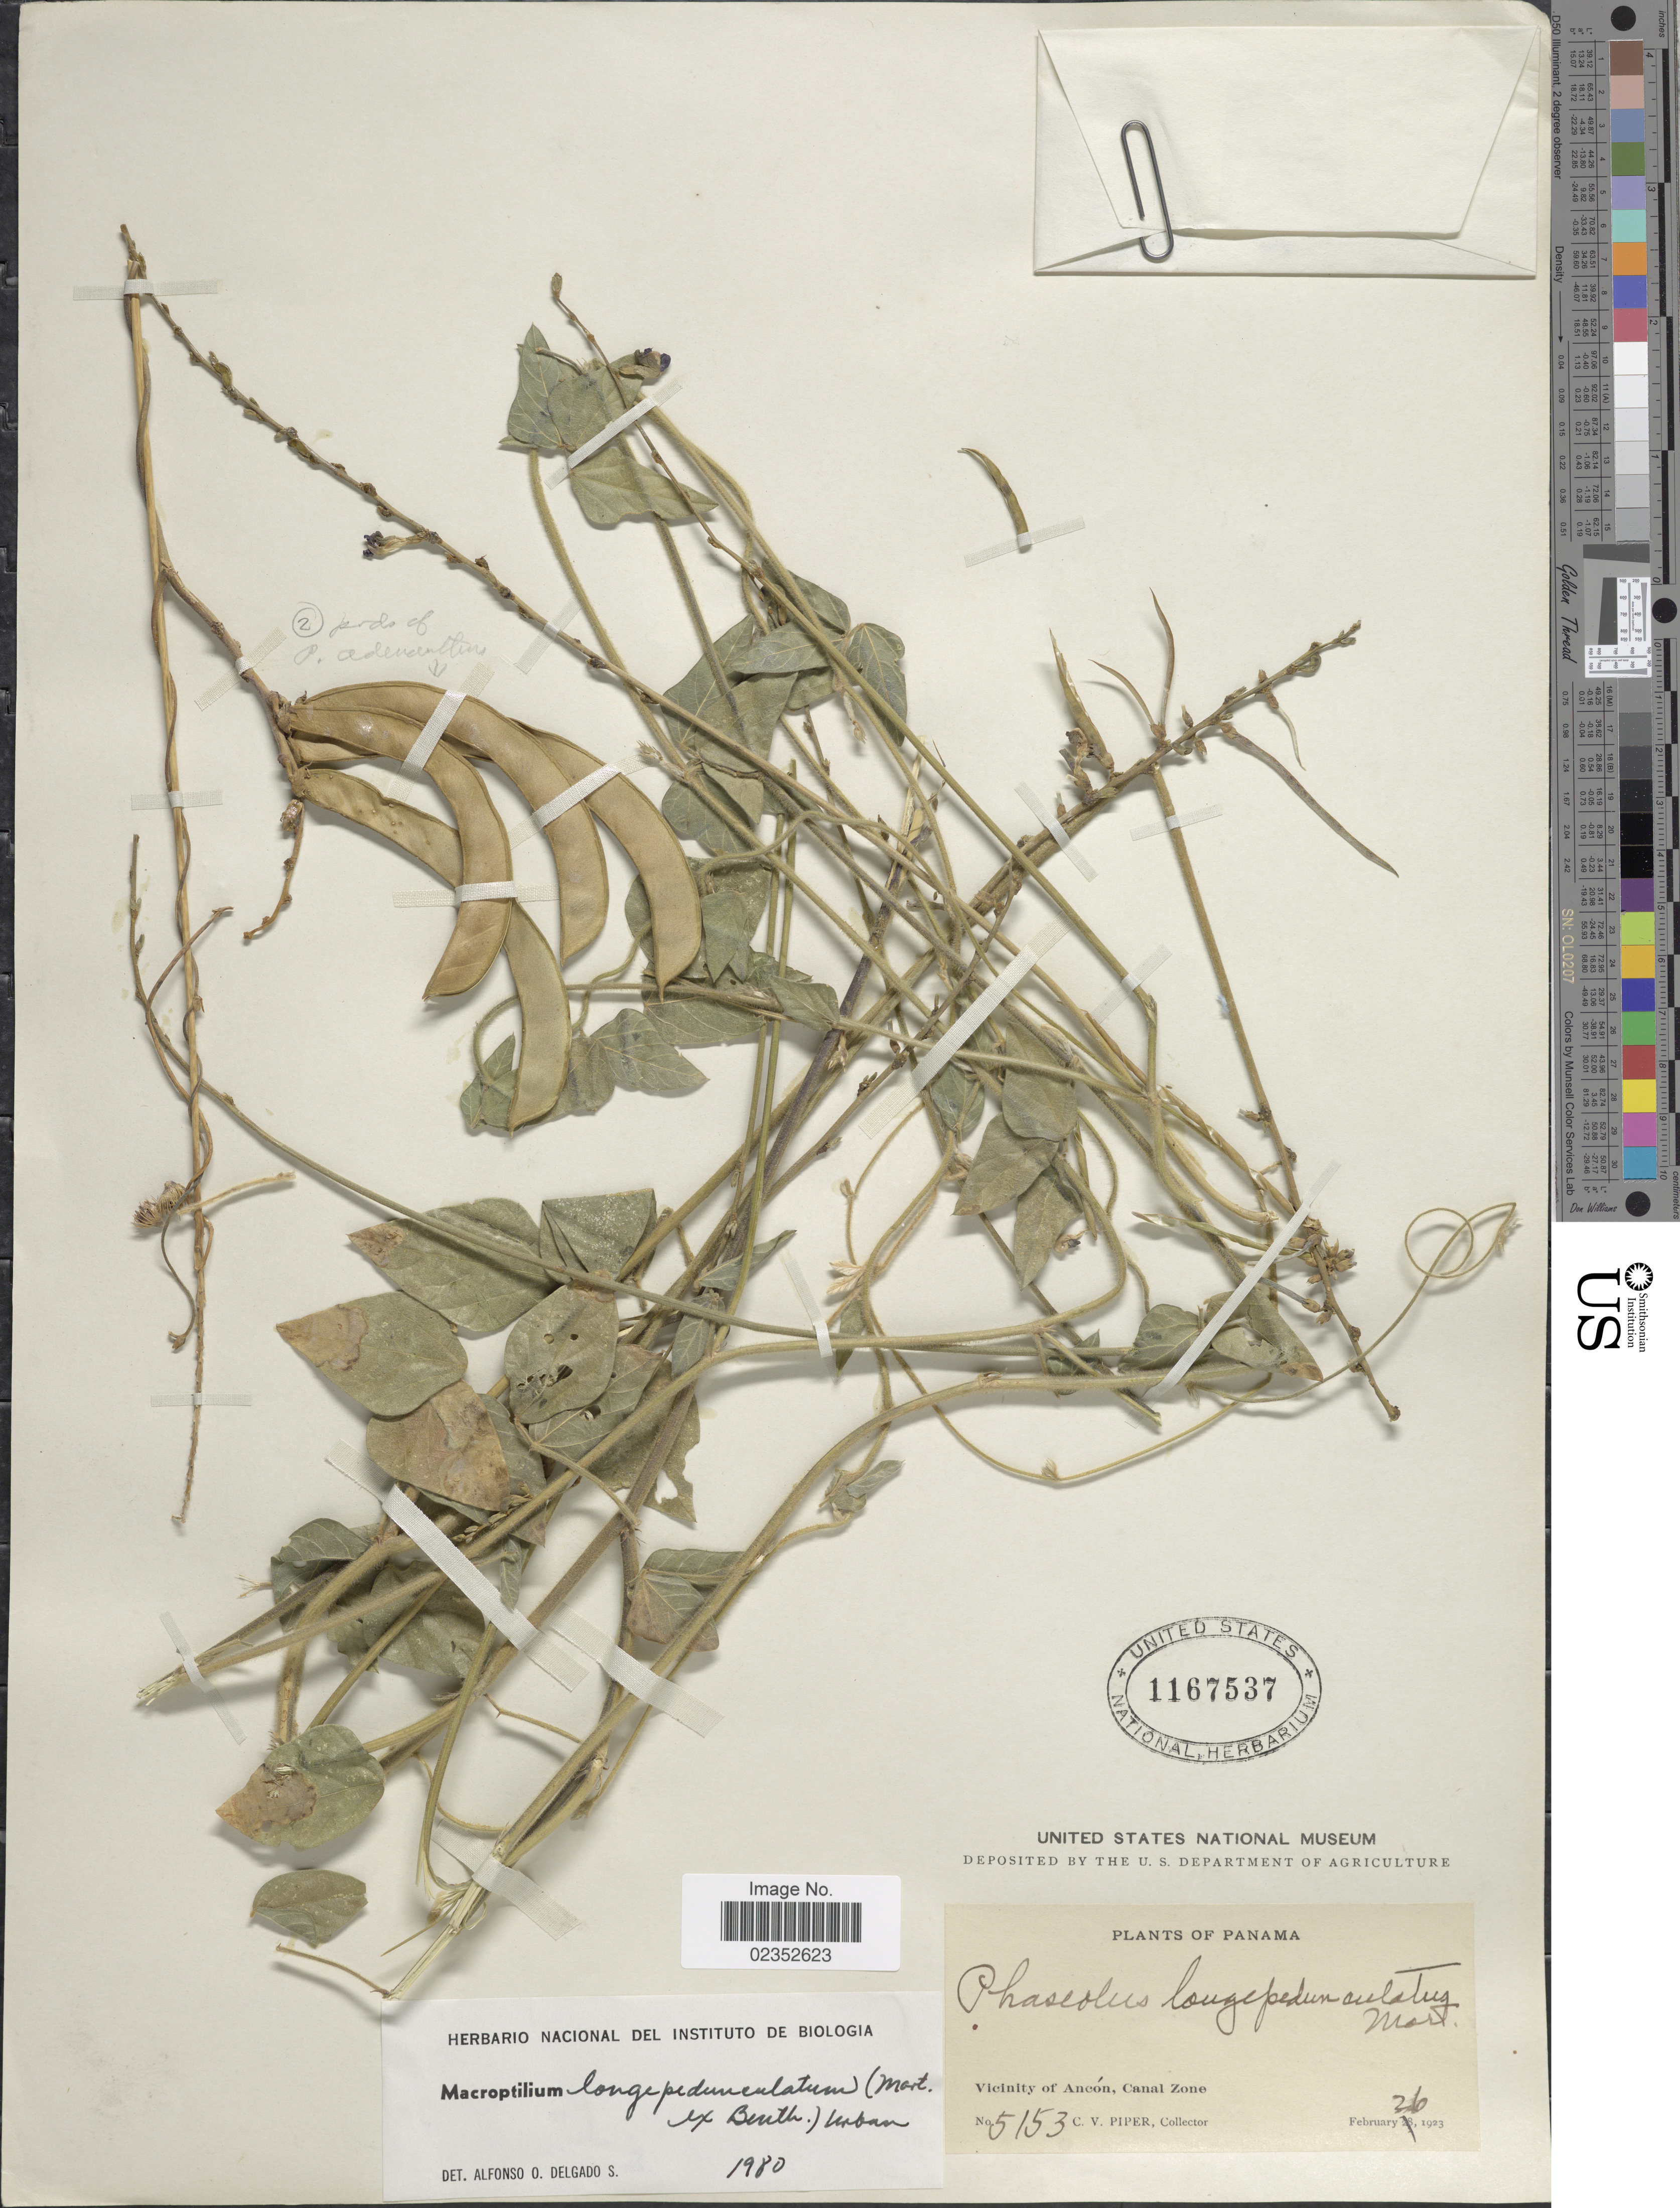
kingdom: Plantae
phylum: Tracheophyta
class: Magnoliopsida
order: Fabales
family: Fabaceae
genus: Macroptilium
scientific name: Macroptilium longepedunculatum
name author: (Benth.) Urb.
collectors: C. V. Piper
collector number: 5153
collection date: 1923-02-26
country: Panama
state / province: Colón / Panamá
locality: Vicinity of Ancon, Canal Zone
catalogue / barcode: US 1167537